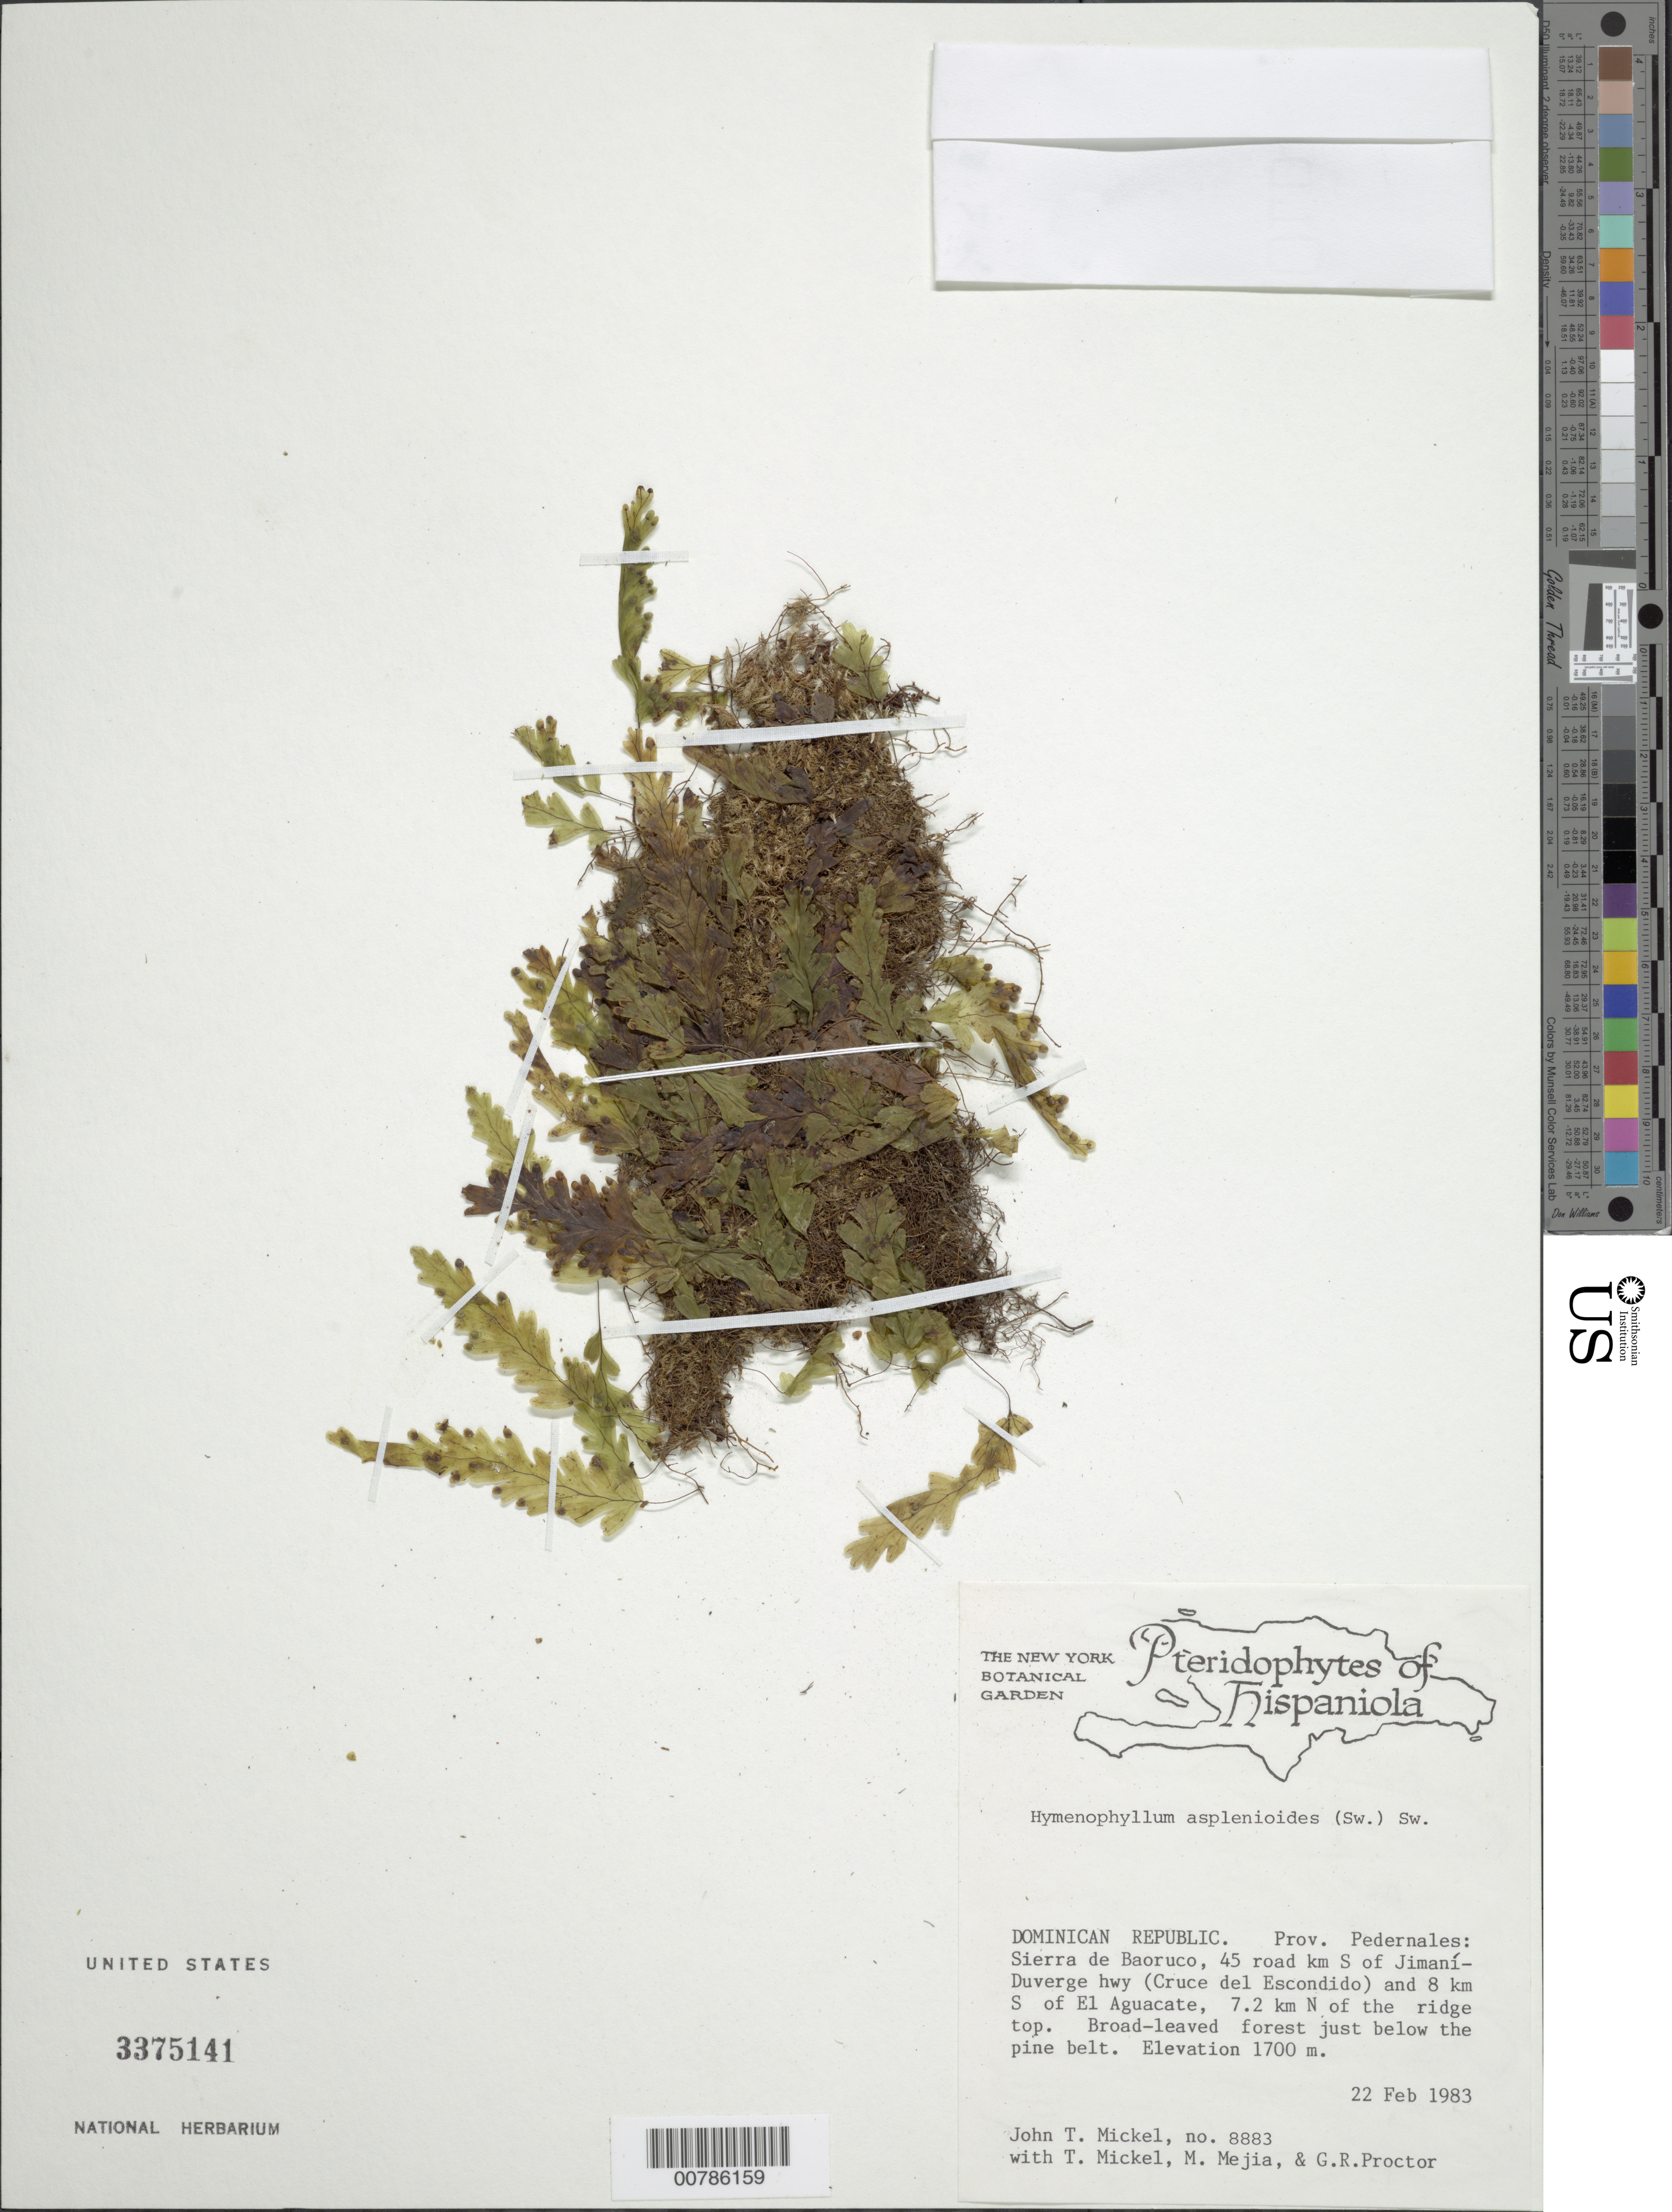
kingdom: Plantae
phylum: Tracheophyta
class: Polypodiopsida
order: Hymenophyllales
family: Hymenophyllaceae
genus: Hymenophyllum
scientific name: Hymenophyllum asplenioides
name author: (Sw.) Sw.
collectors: J. T. Mickel, T. Mickel, M. Mejia & G. R. Proctor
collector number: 8883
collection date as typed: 22 Feb 1983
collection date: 1983-02-22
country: Dominican Republic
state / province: Pedernales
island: Hispaniola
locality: Sierra de Baoruco, 45 km S of Jimaní-Duverge hwy (Cruce del Escondido), 8 km S of El Aguacate, 7.2 km N of the ridge top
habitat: Broad-leaved forest just below the pine belt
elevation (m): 1700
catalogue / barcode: US 3375141